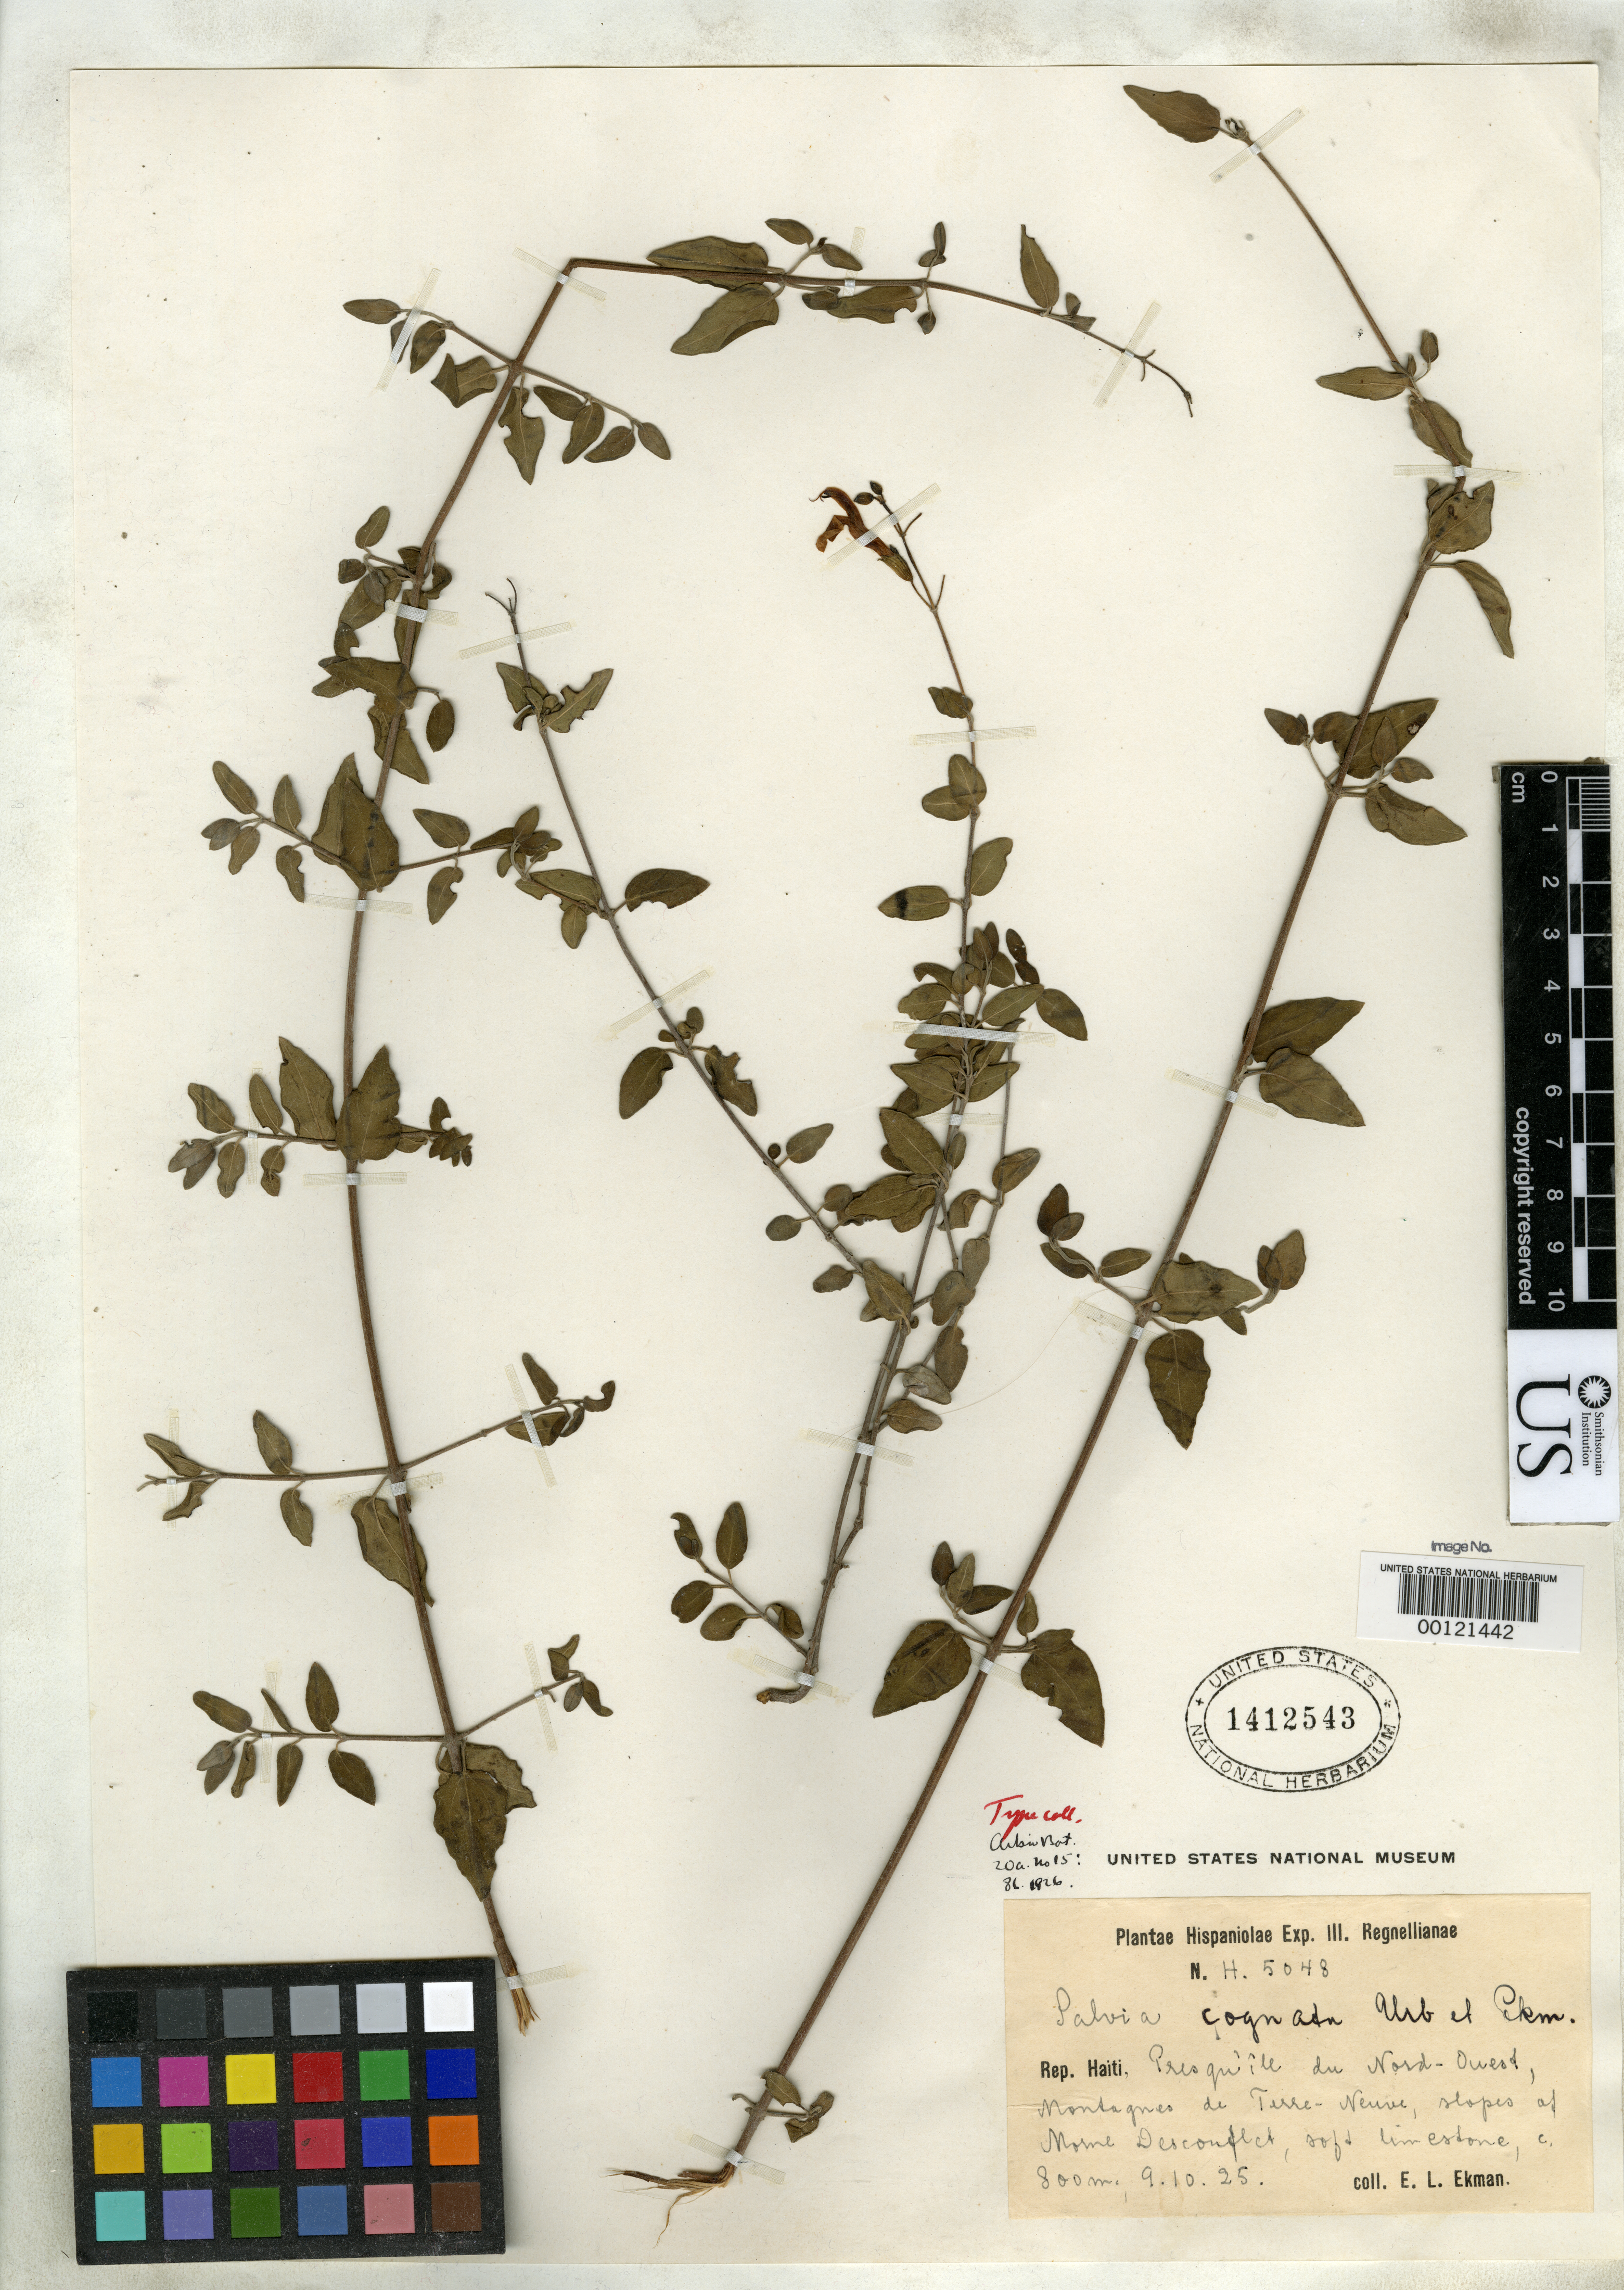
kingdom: Plantae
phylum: Tracheophyta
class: Magnoliopsida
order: Lamiales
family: Lamiaceae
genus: Salvia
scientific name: Salvia cognata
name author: Urb. & Ekman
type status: Isotype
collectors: E. L. Ekman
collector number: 5048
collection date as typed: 09 Oct 1925 to 10 Sep 1925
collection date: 1925-09-10/1925-10-09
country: Haiti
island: Hispaniola Island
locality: Pres Quille du Nord-Oest, montagnes de Terre-neuve.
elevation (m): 800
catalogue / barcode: US 1412543